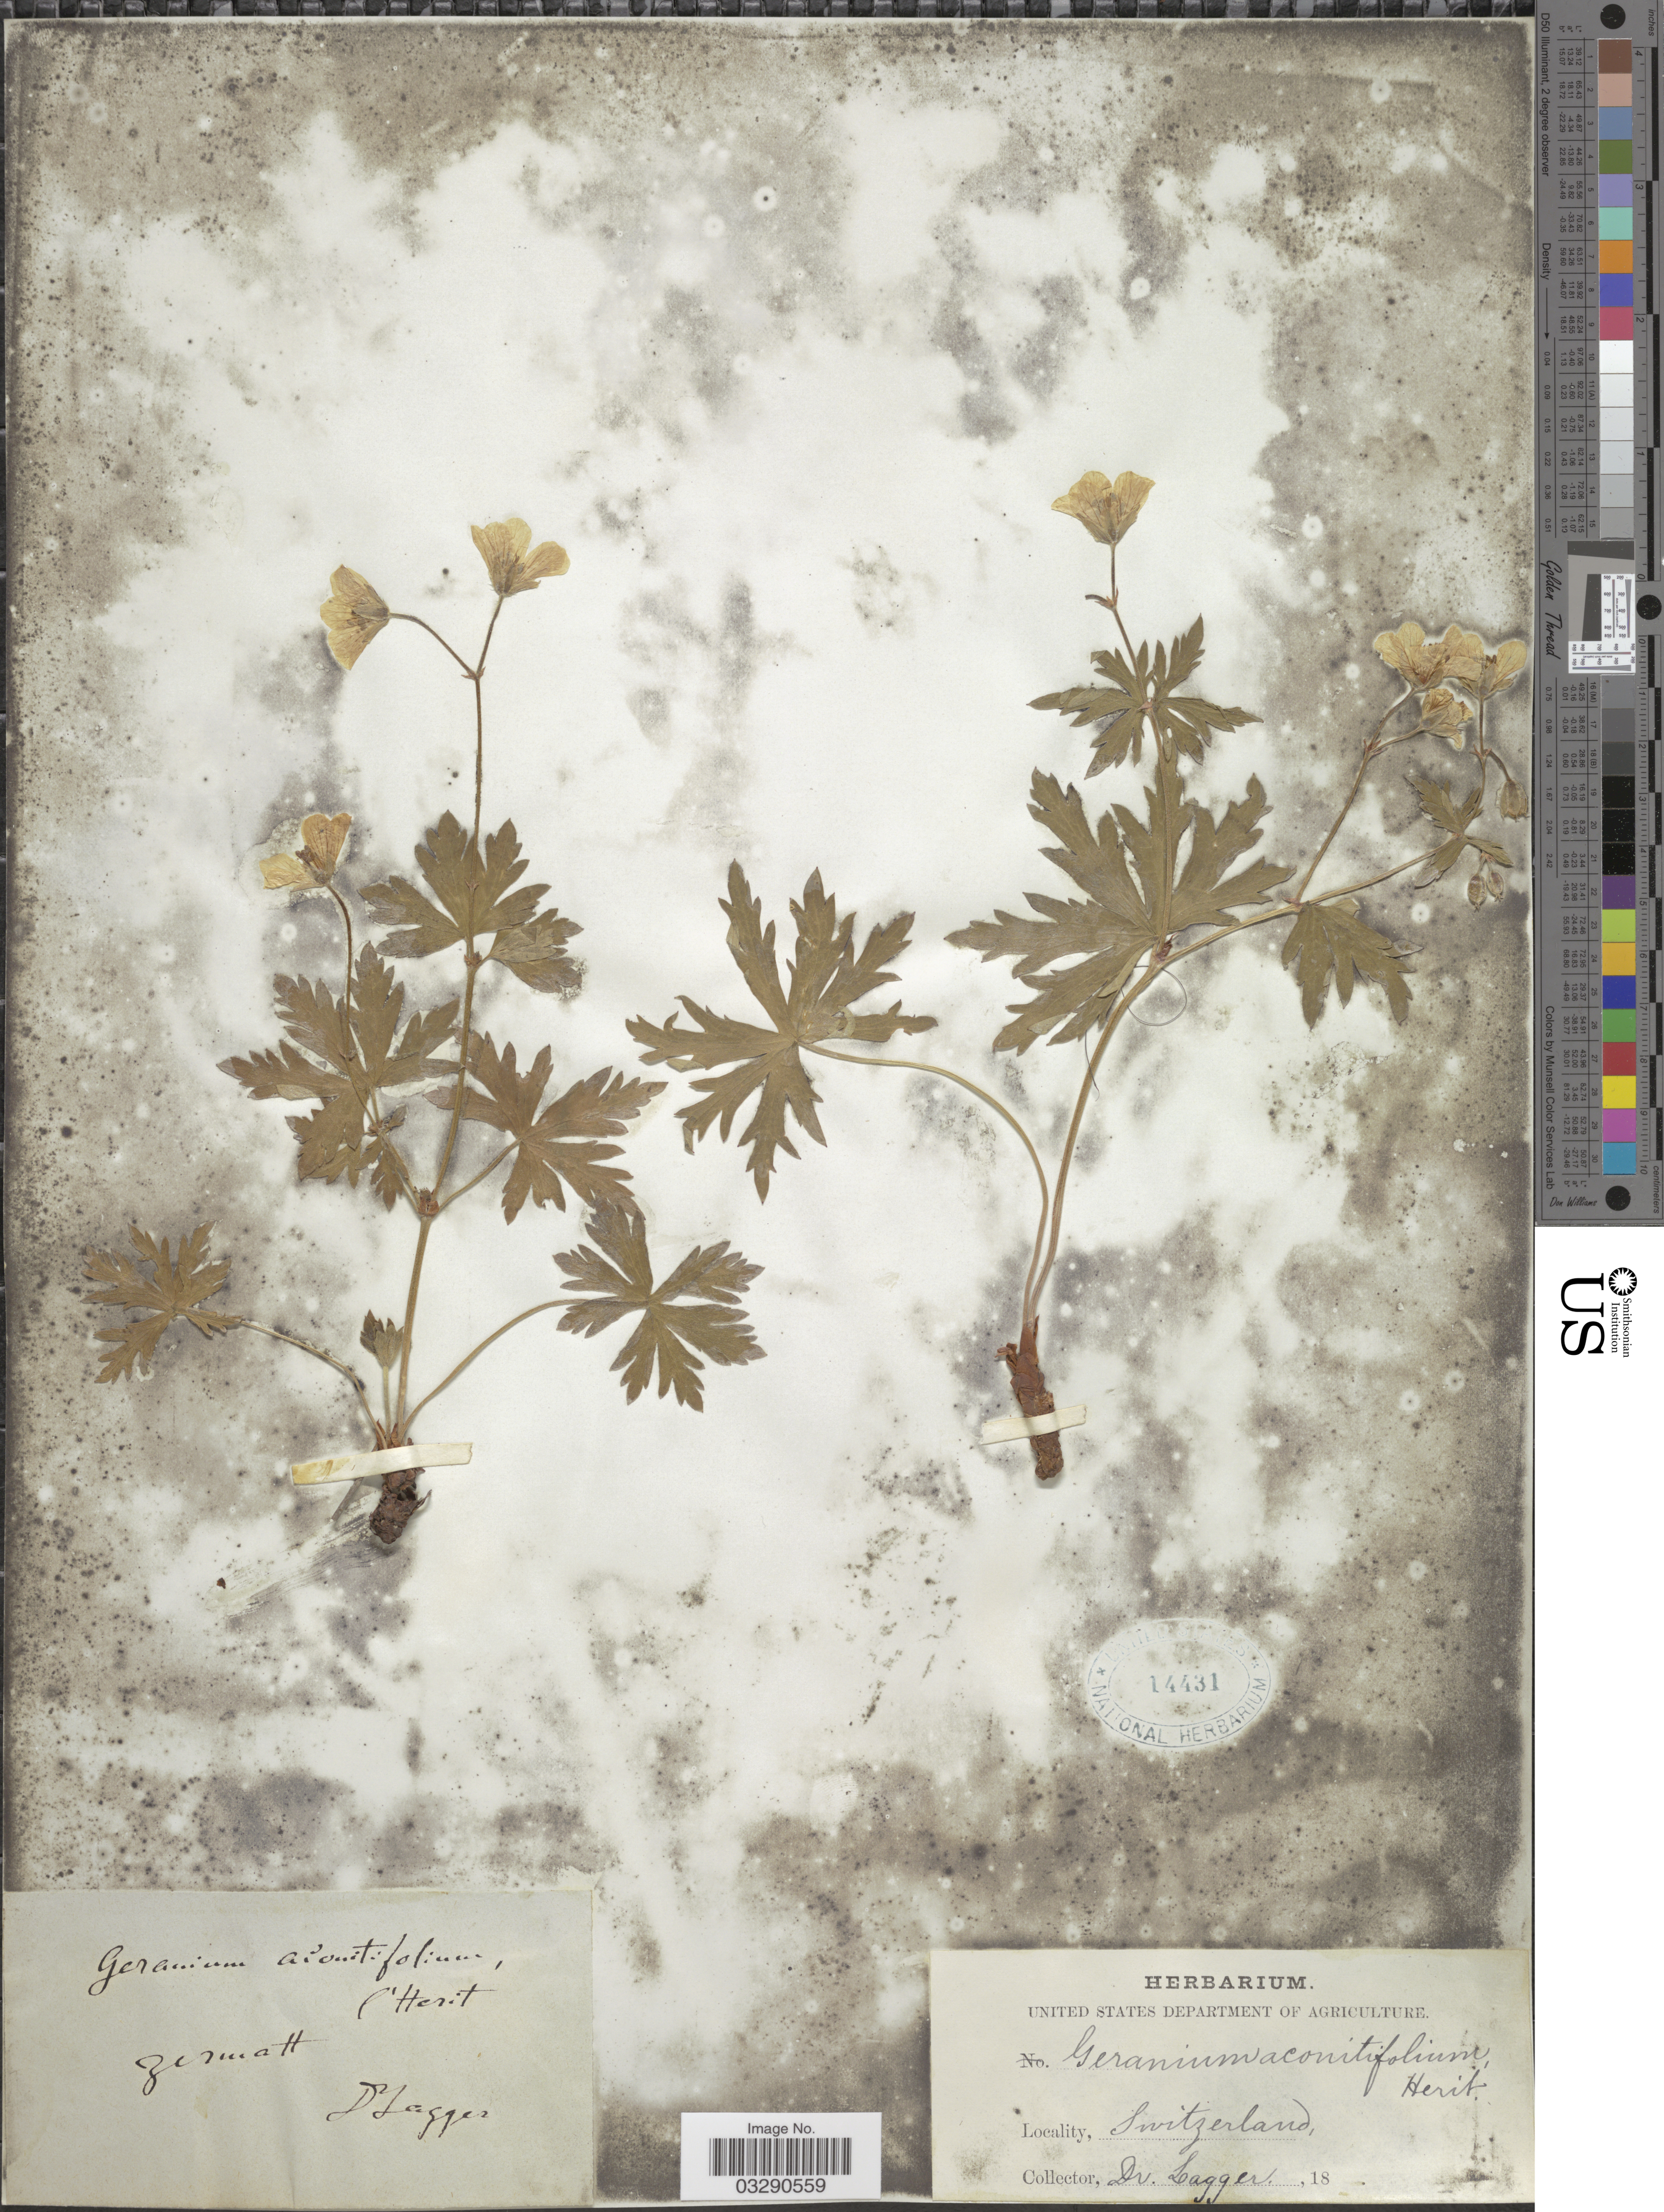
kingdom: Plantae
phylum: Tracheophyta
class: Magnoliopsida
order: Geraniales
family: Geraniaceae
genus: Geranium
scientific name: Geranium aconitifolium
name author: L'Hér.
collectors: F. J. Lagger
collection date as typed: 18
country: Switzerland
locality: Zermatt.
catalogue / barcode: US 14431